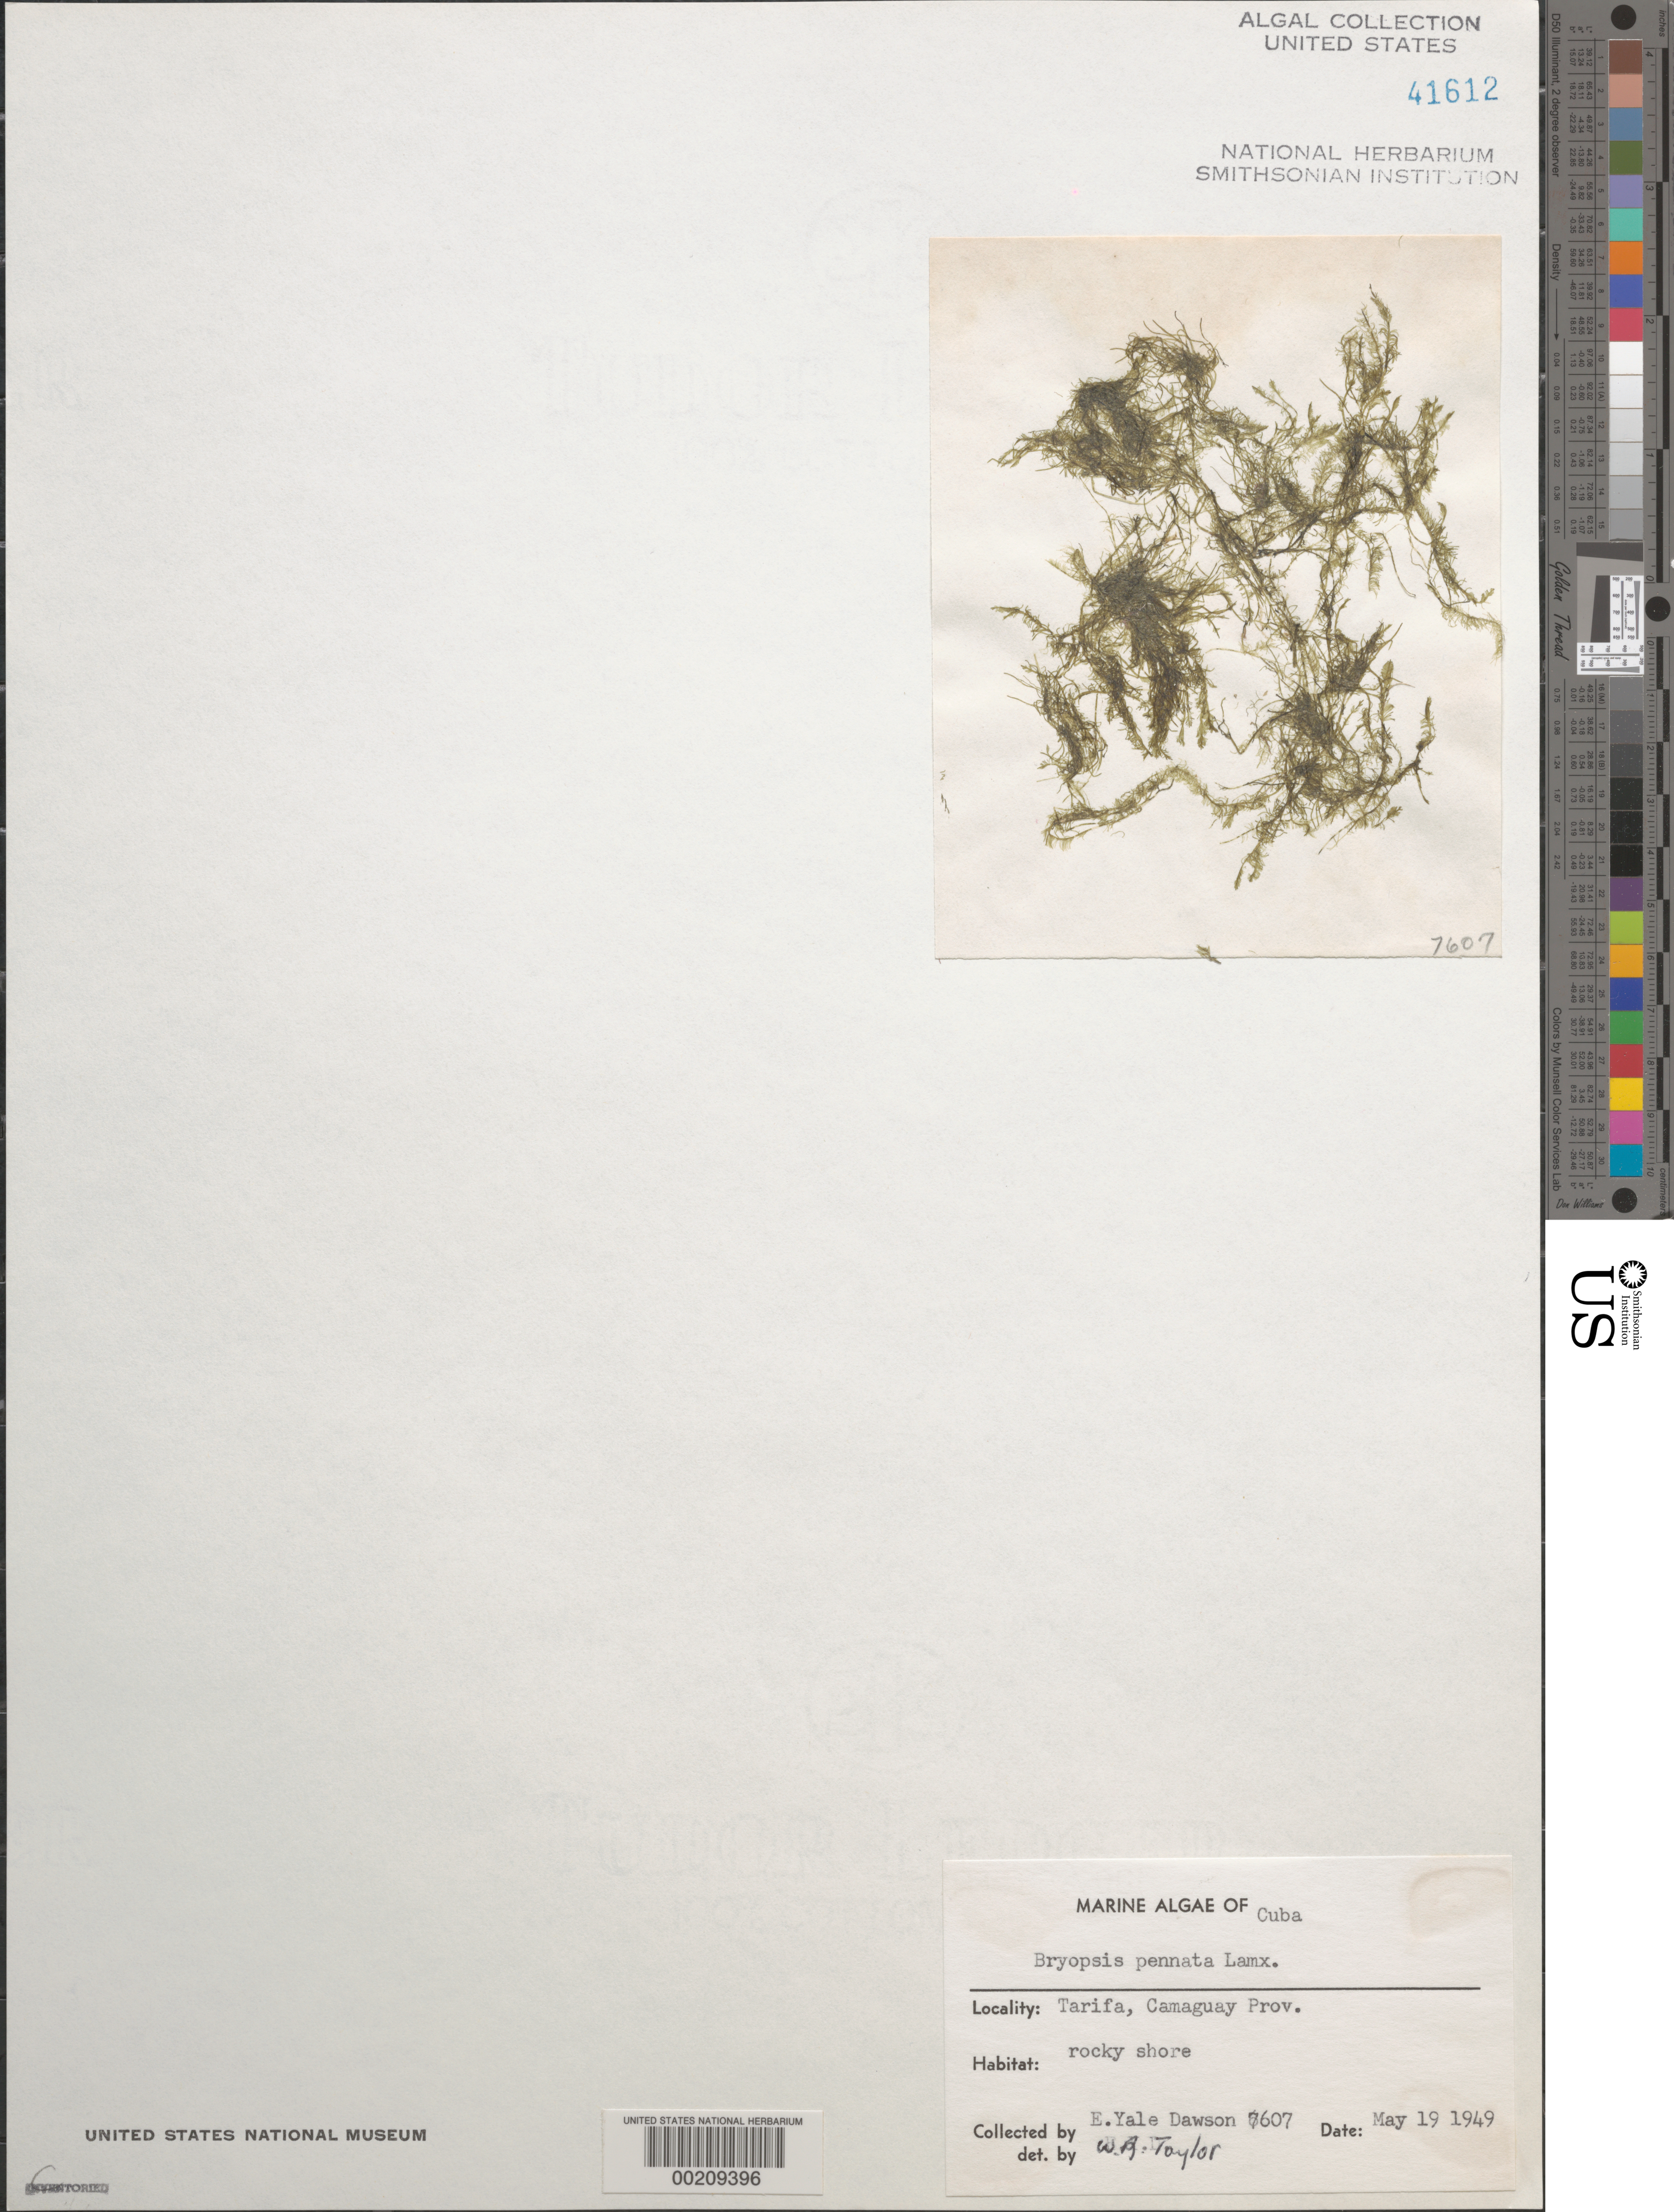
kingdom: Plantae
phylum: Chlorophyta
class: Ulvophyceae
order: Bryopsidales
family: Bryopsidaceae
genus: Bryopsis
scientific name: Bryopsis pennata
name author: J.V.Lamouroux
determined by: Taylor, William R.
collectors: E. Y. Dawson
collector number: EYD 7607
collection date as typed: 19 May 1949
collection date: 1949-05-19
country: Cuba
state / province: Camaguey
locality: Tarifa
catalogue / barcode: US 41612